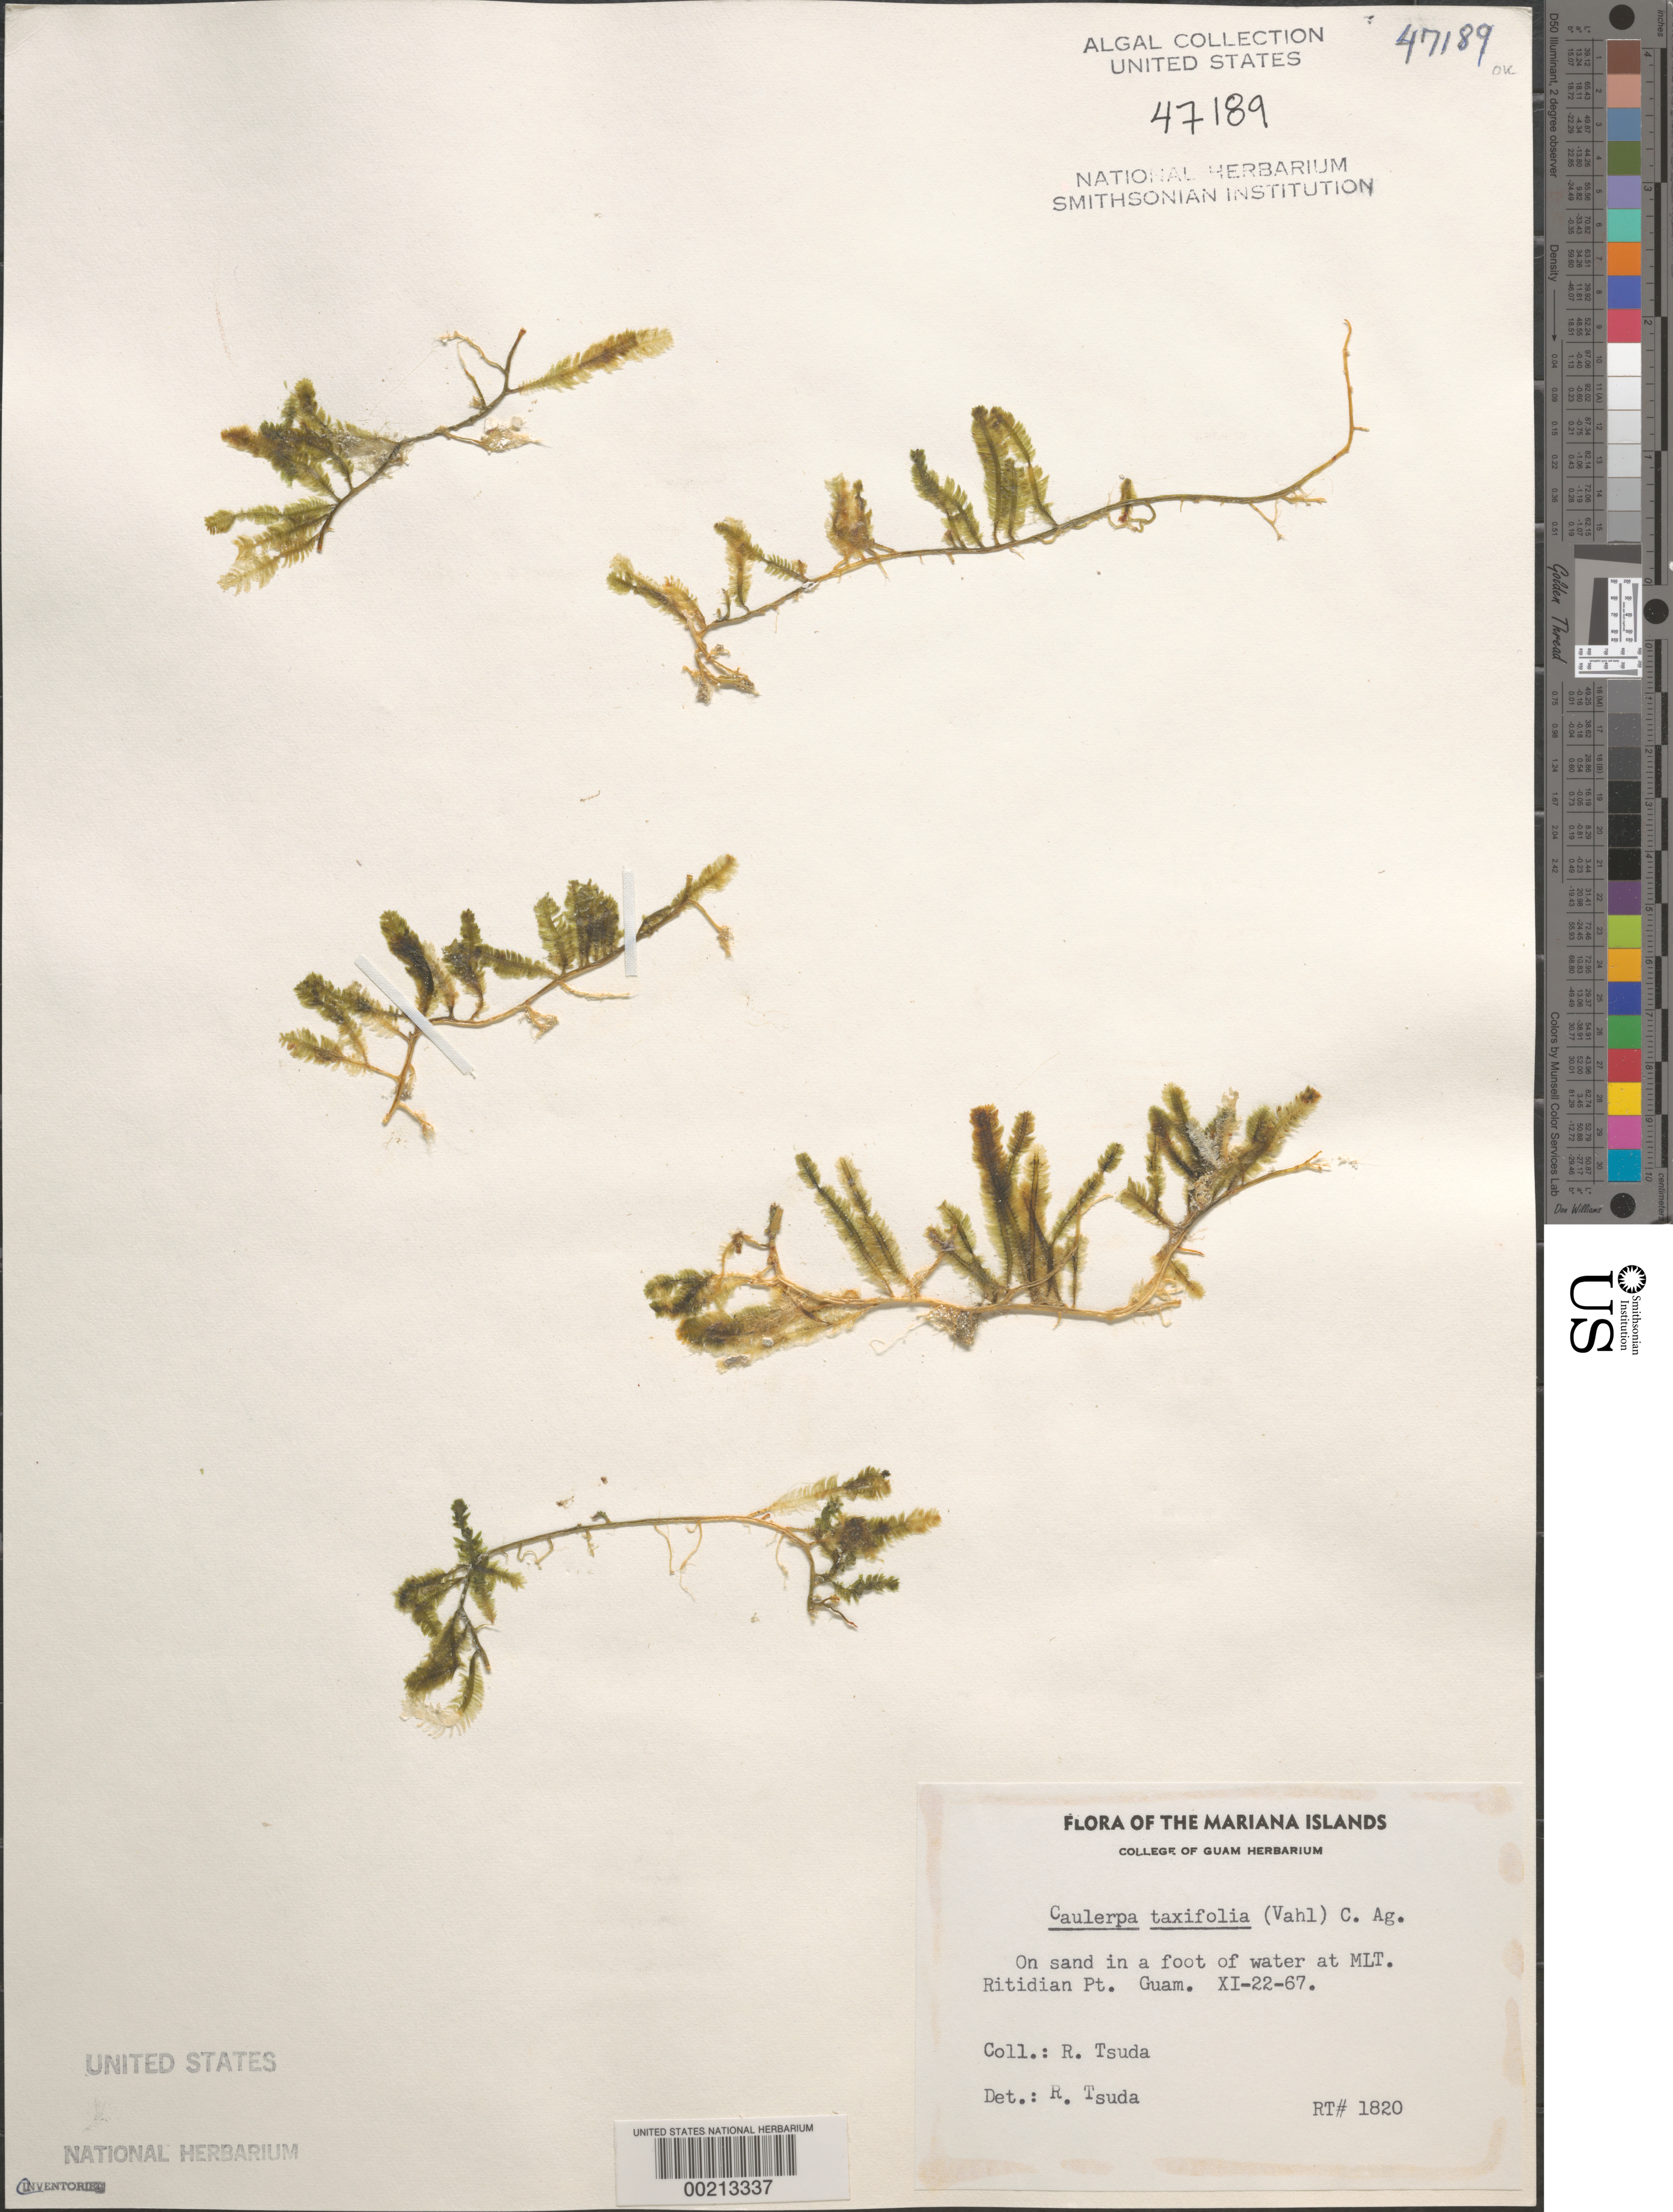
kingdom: Plantae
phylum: Chlorophyta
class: Ulvophyceae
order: Bryopsidales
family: Caulerpaceae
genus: Caulerpa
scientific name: Caulerpa taxifolia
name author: (M. Vahl) C. Agardh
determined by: Tsuda, R. T.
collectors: R. Tsuda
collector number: Rt 1820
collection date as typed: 22 Nov 1967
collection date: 1967-11-22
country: Guam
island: Guam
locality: Ritidian Point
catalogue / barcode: US 47189